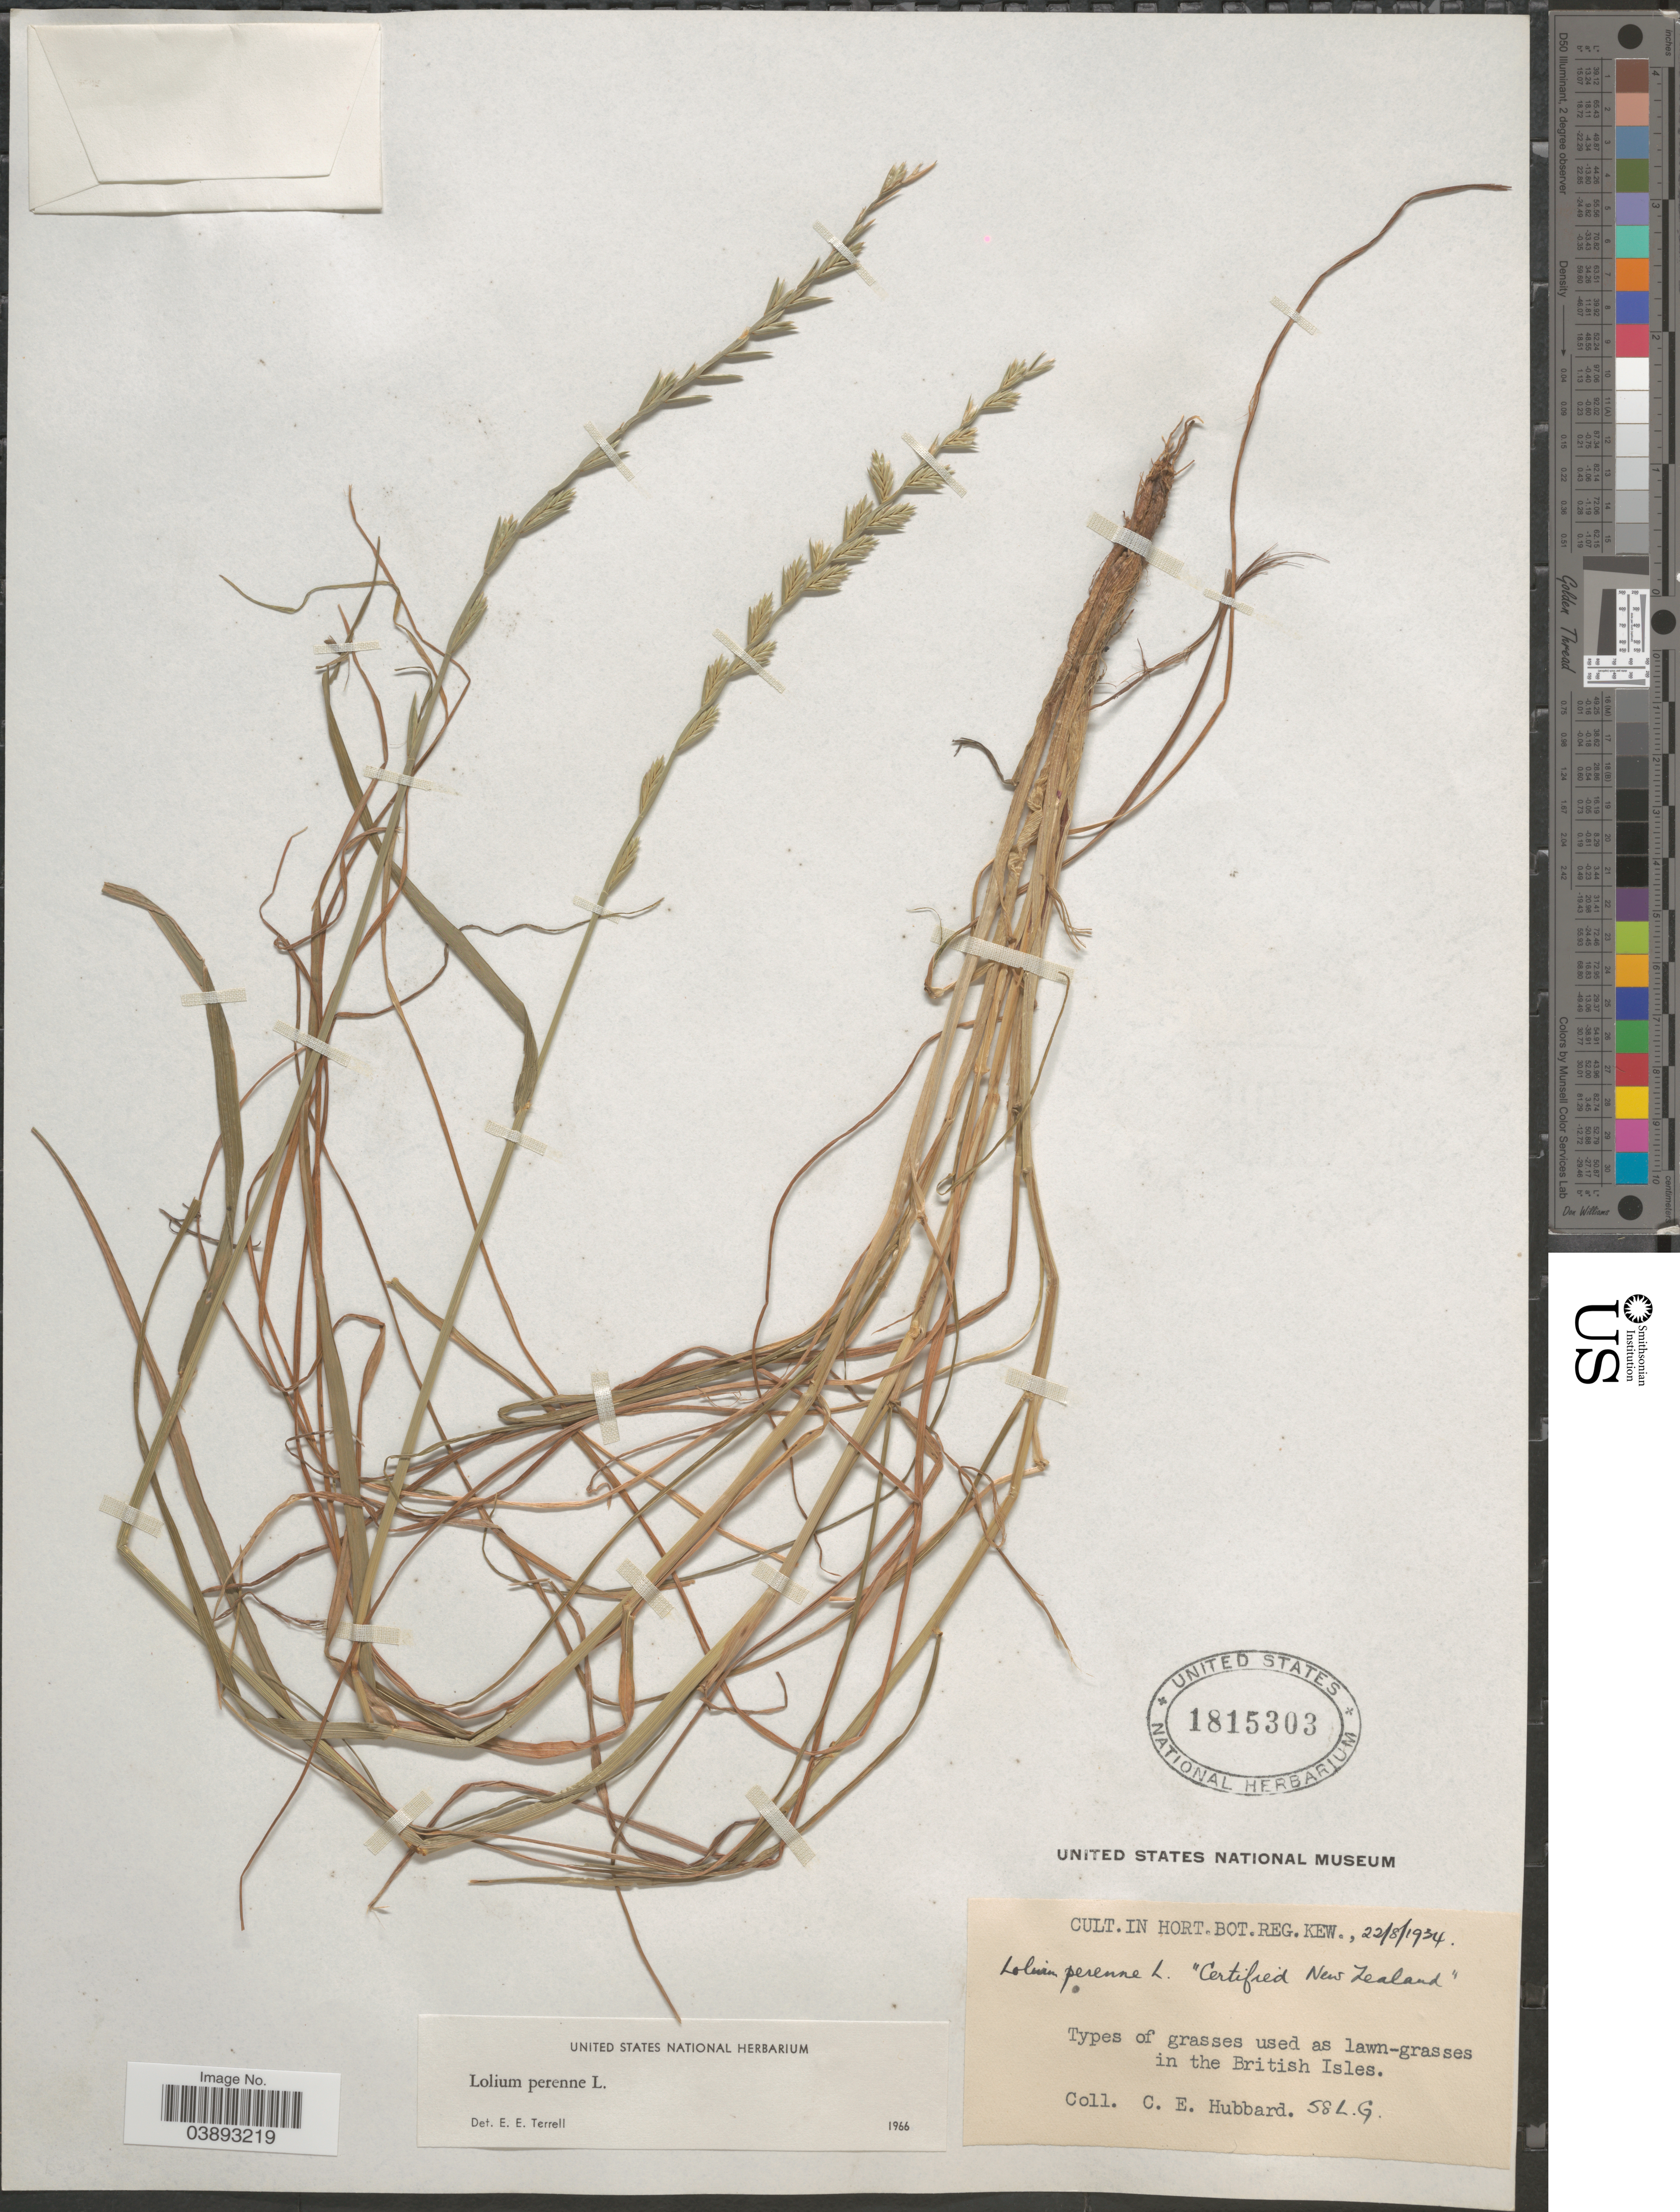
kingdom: Plantae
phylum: Tracheophyta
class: Liliopsida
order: Poales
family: Poaceae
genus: Lolium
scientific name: Lolium perenne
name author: L.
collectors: C. E. Hubbard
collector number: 58 L.G.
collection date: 1934-08-22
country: United Kingdom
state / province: England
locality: In Hort. Bot. Reg. Kew. British Isles.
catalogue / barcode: US 1815303